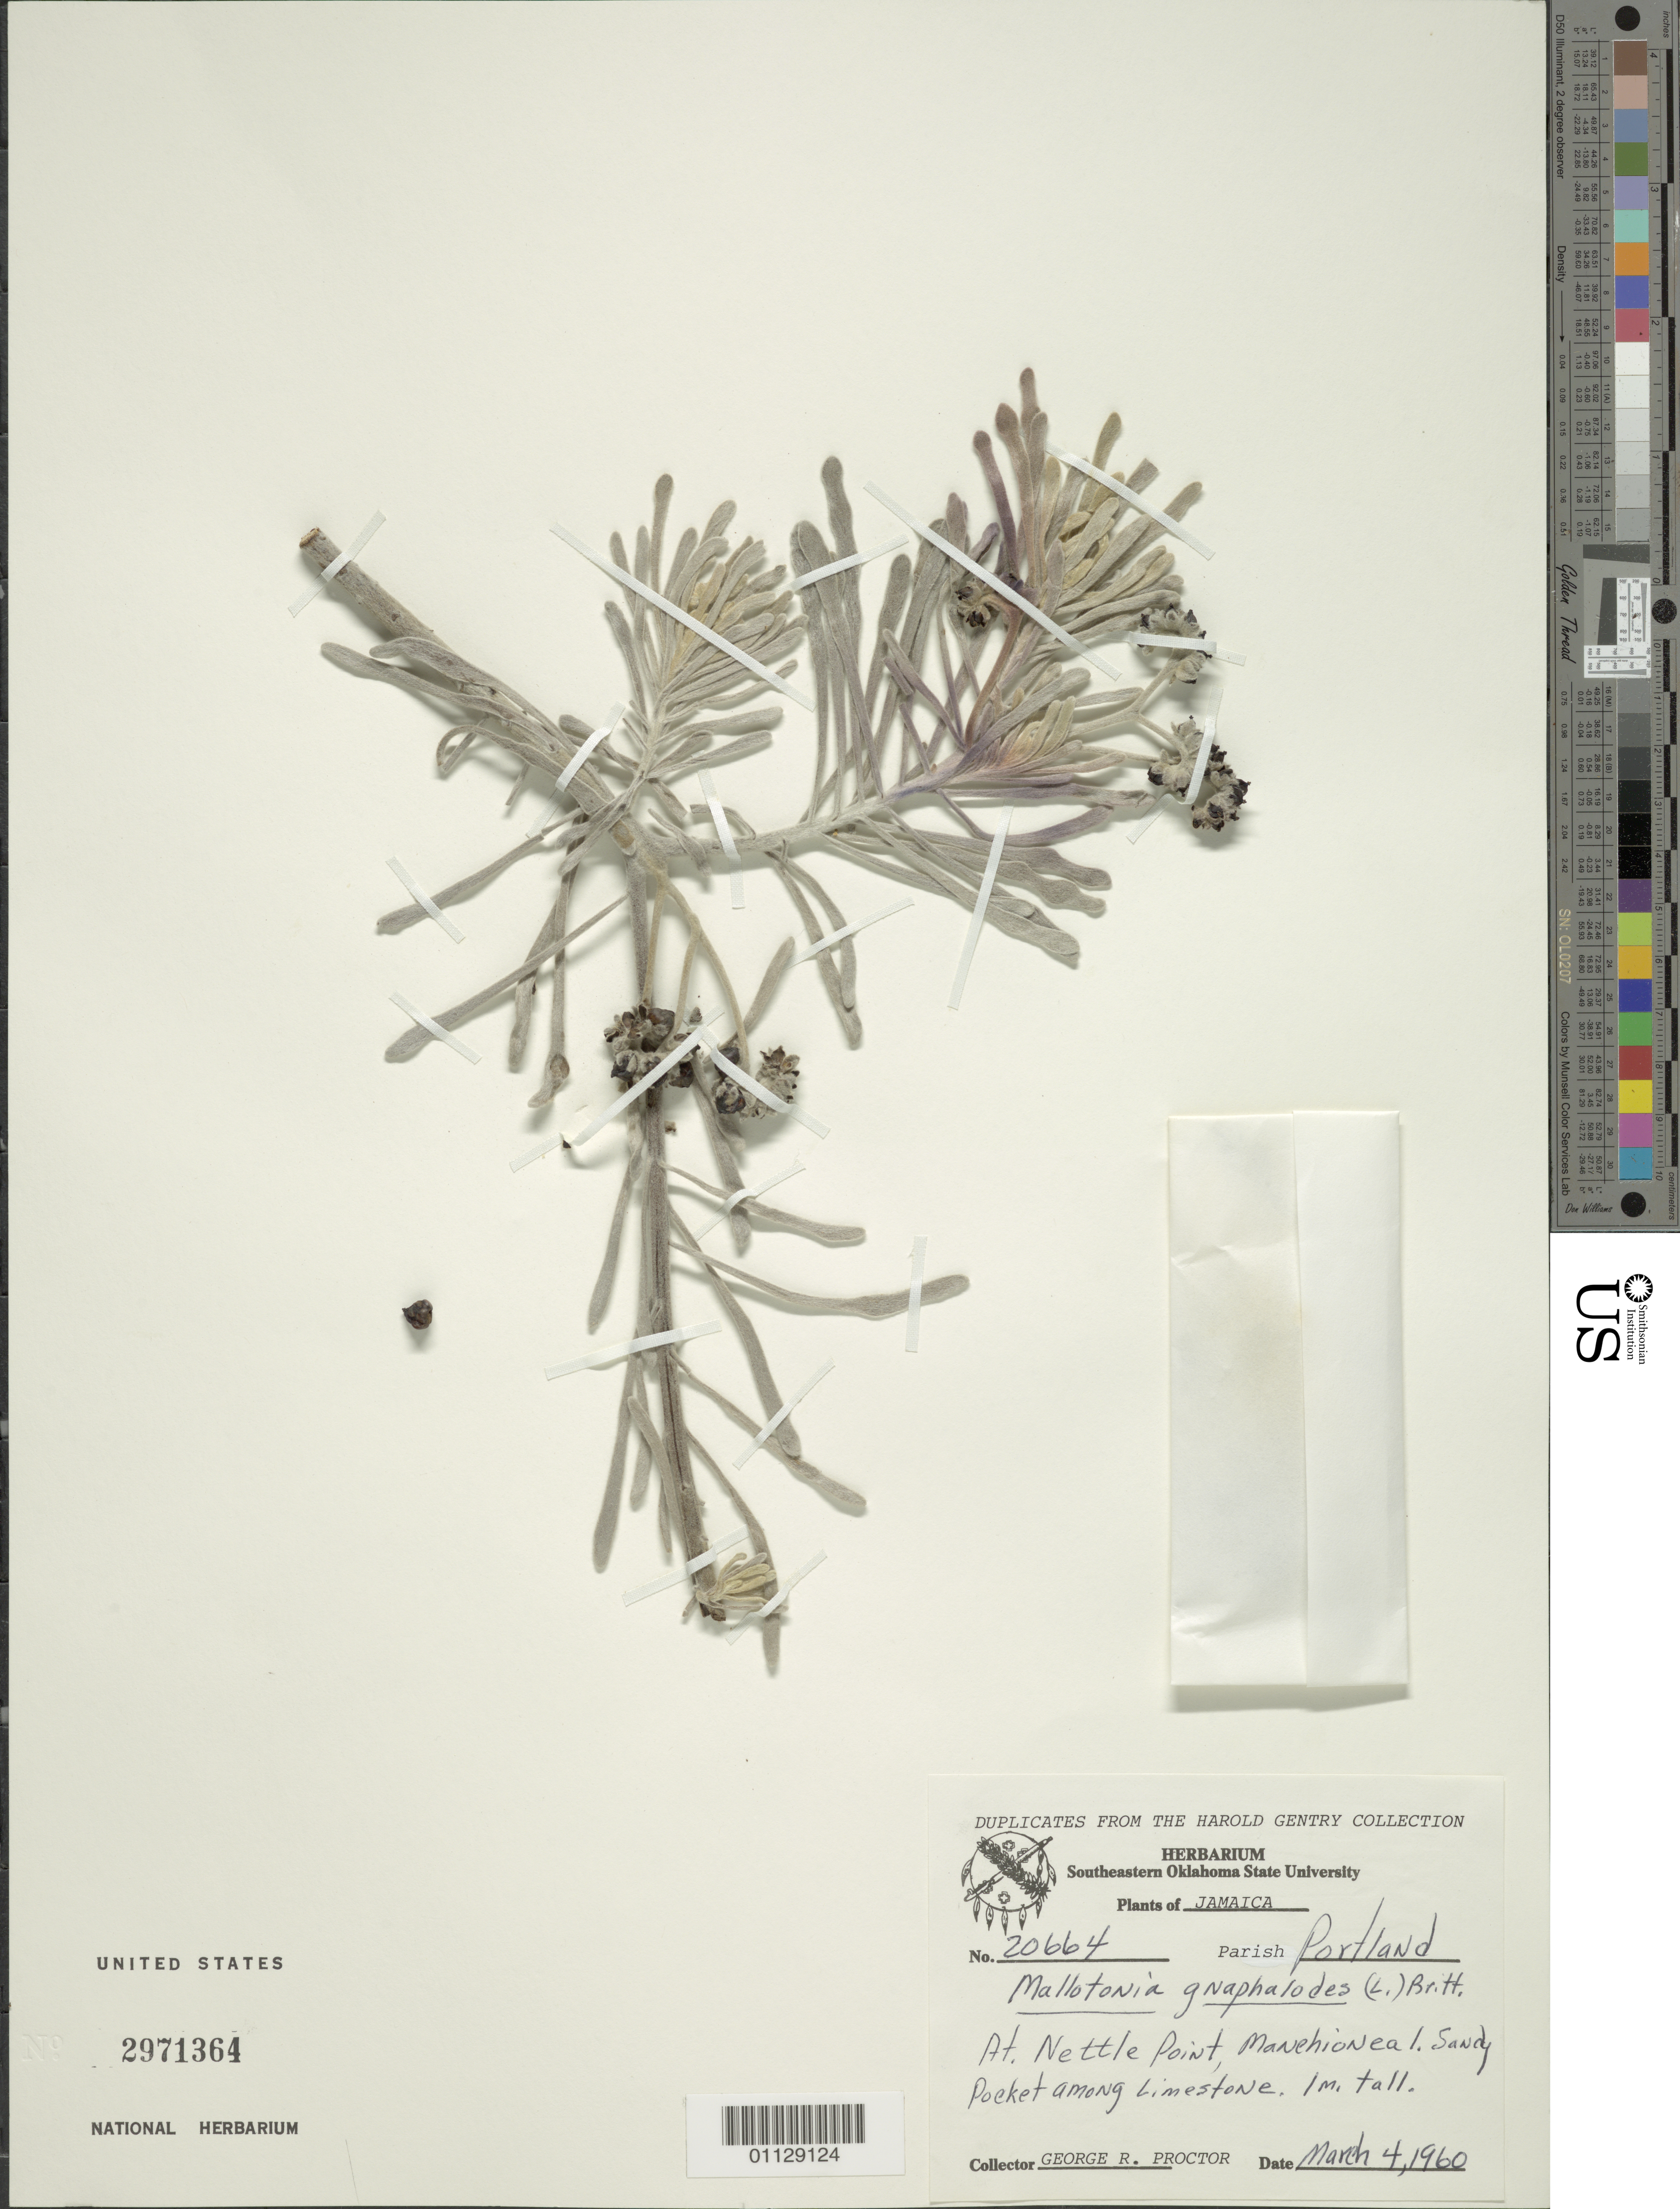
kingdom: Plantae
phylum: Tracheophyta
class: Magnoliopsida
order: Boraginales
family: Heliotropiaceae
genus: Mallotonia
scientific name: Mallotonia gnaphalodes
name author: (L.) Britton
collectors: G. R. Proctor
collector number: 20664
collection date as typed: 04 Mar 1960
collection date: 1960-03-04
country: Jamaica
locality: At Nettle Point, Manehionea I. Sandy Pocket among limestone 1 m. tall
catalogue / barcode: US 2971364